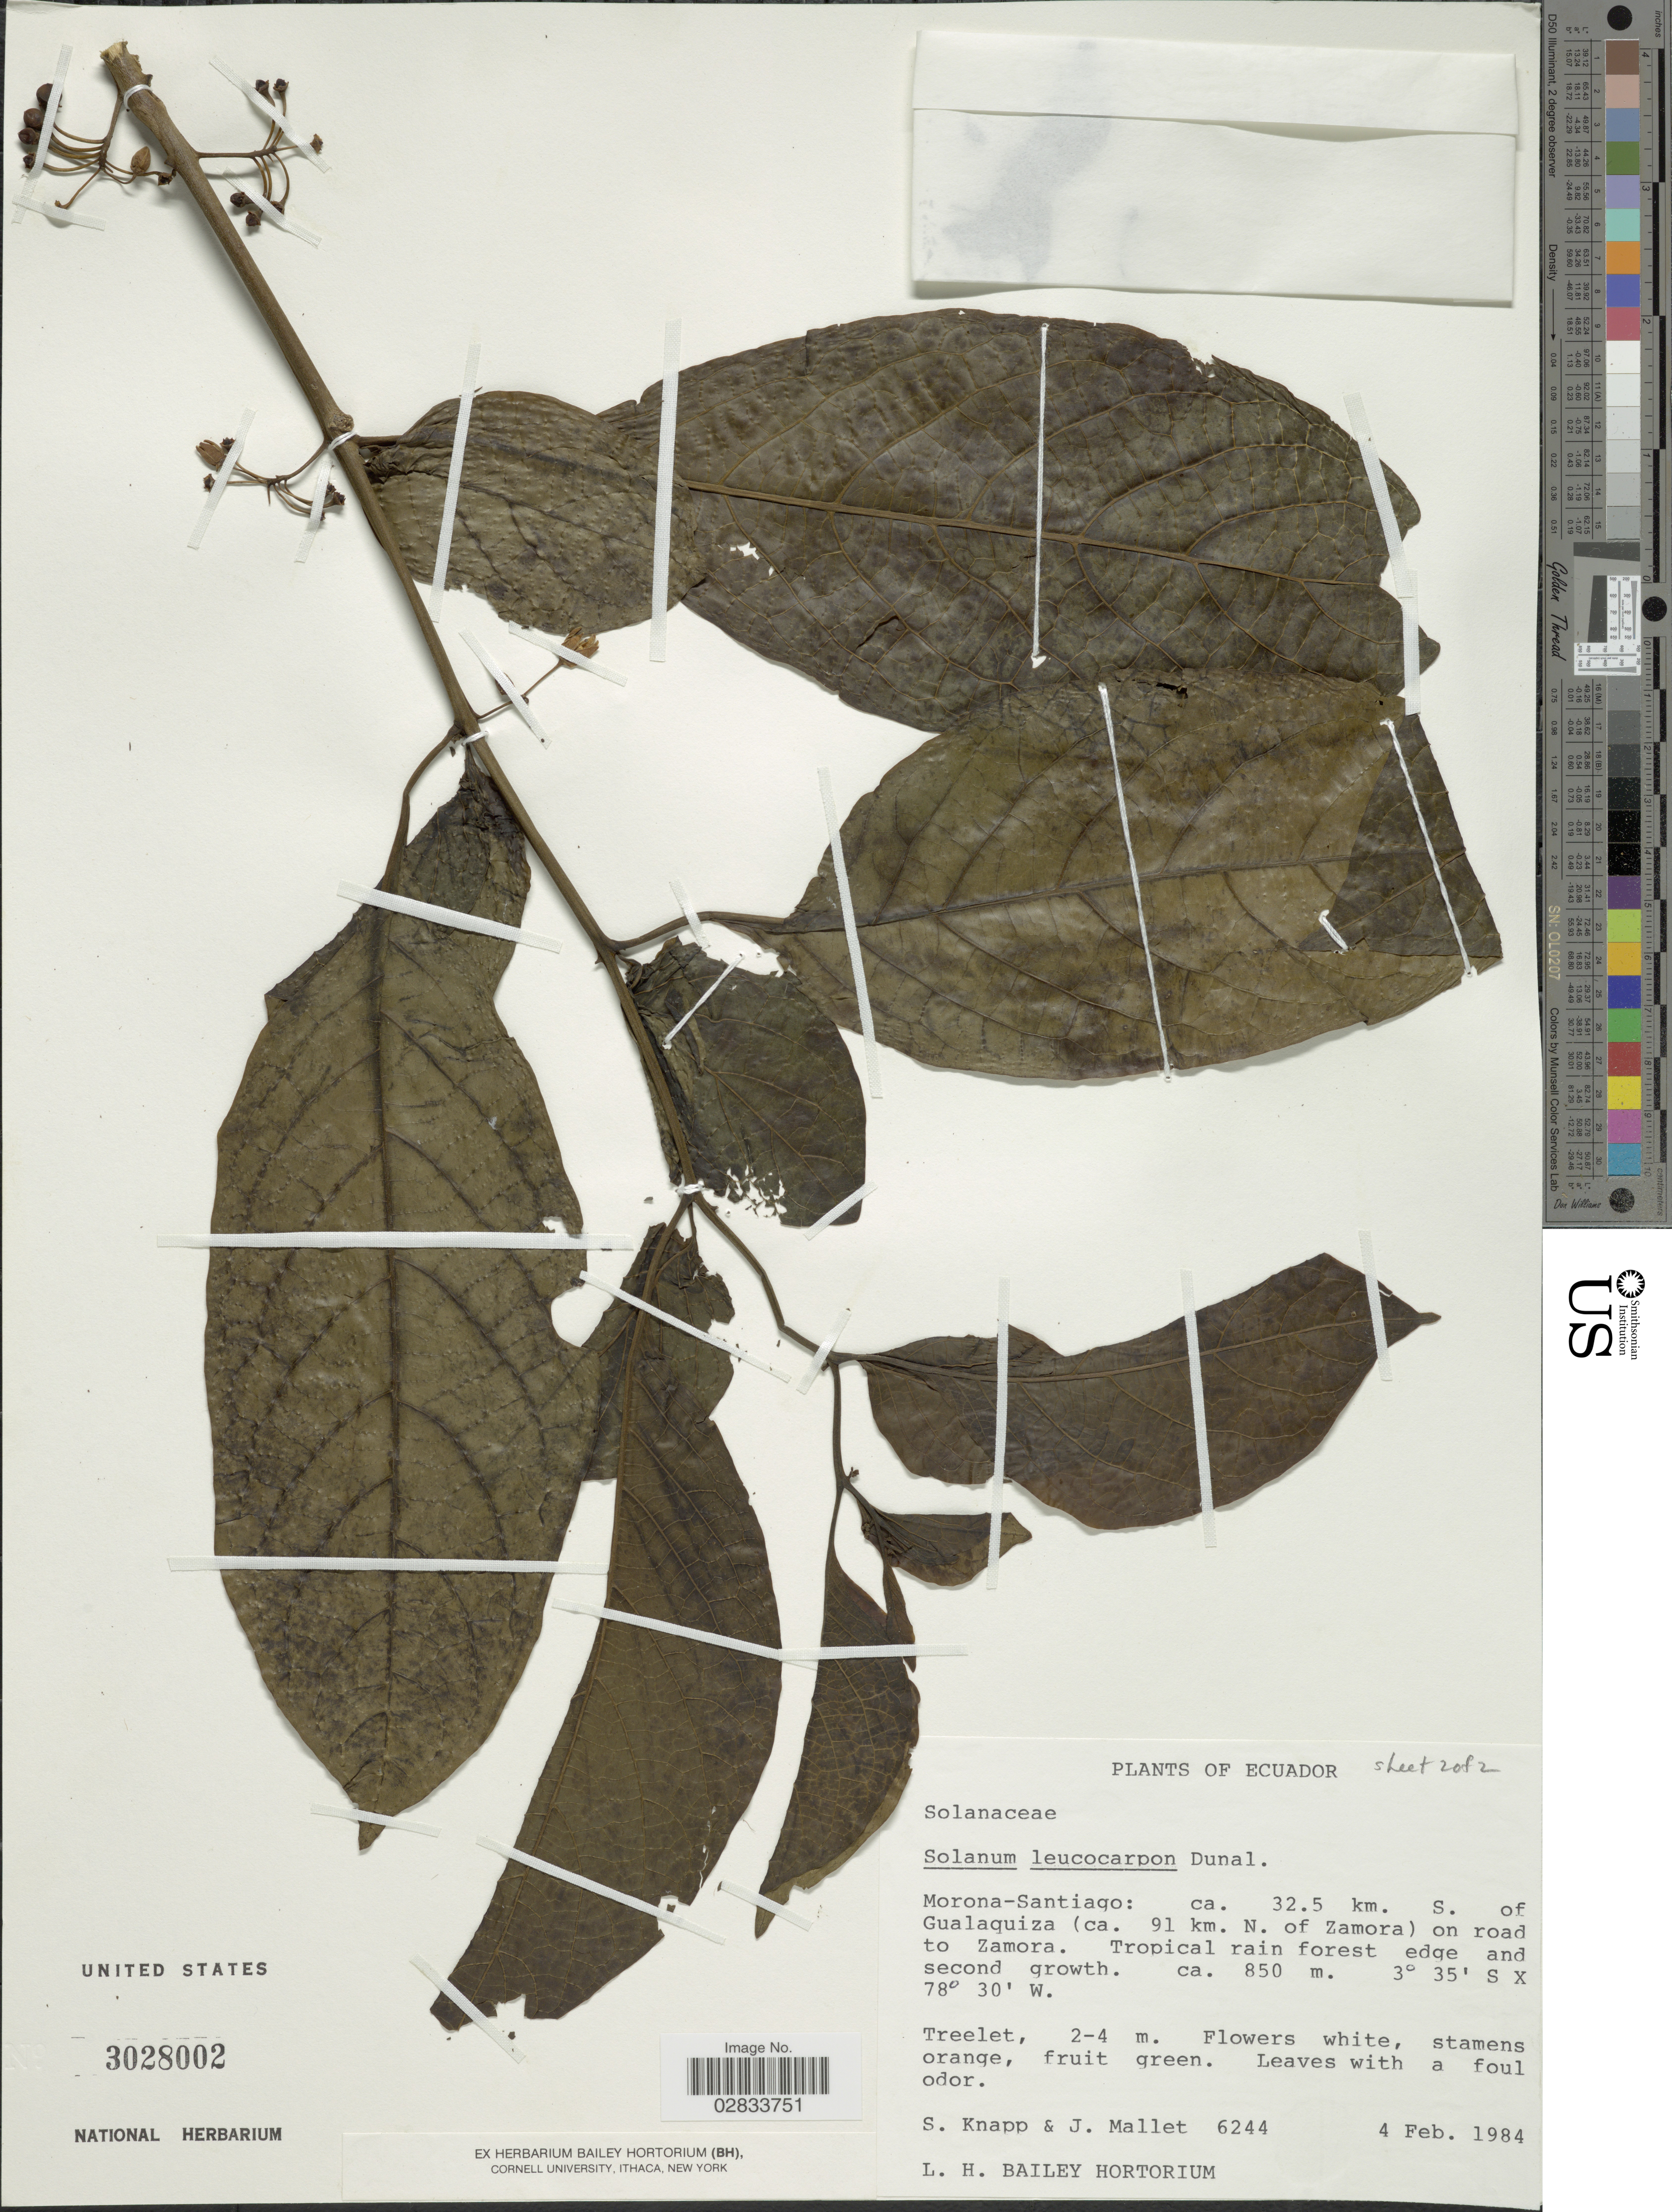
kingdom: Plantae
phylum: Tracheophyta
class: Magnoliopsida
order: Solanales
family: Solanaceae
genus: Solanum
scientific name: Solanum leucocarpon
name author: Dunal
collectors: S. Knapp & J. Mallet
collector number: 6244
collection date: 1984-02-04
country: Ecuador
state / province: Morona-Santiago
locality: Ca. 32.5 km. S. of Gualaquiza (ca. 91 km. N. of Zamora) on road to Zamora.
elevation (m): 850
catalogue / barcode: US 3028002